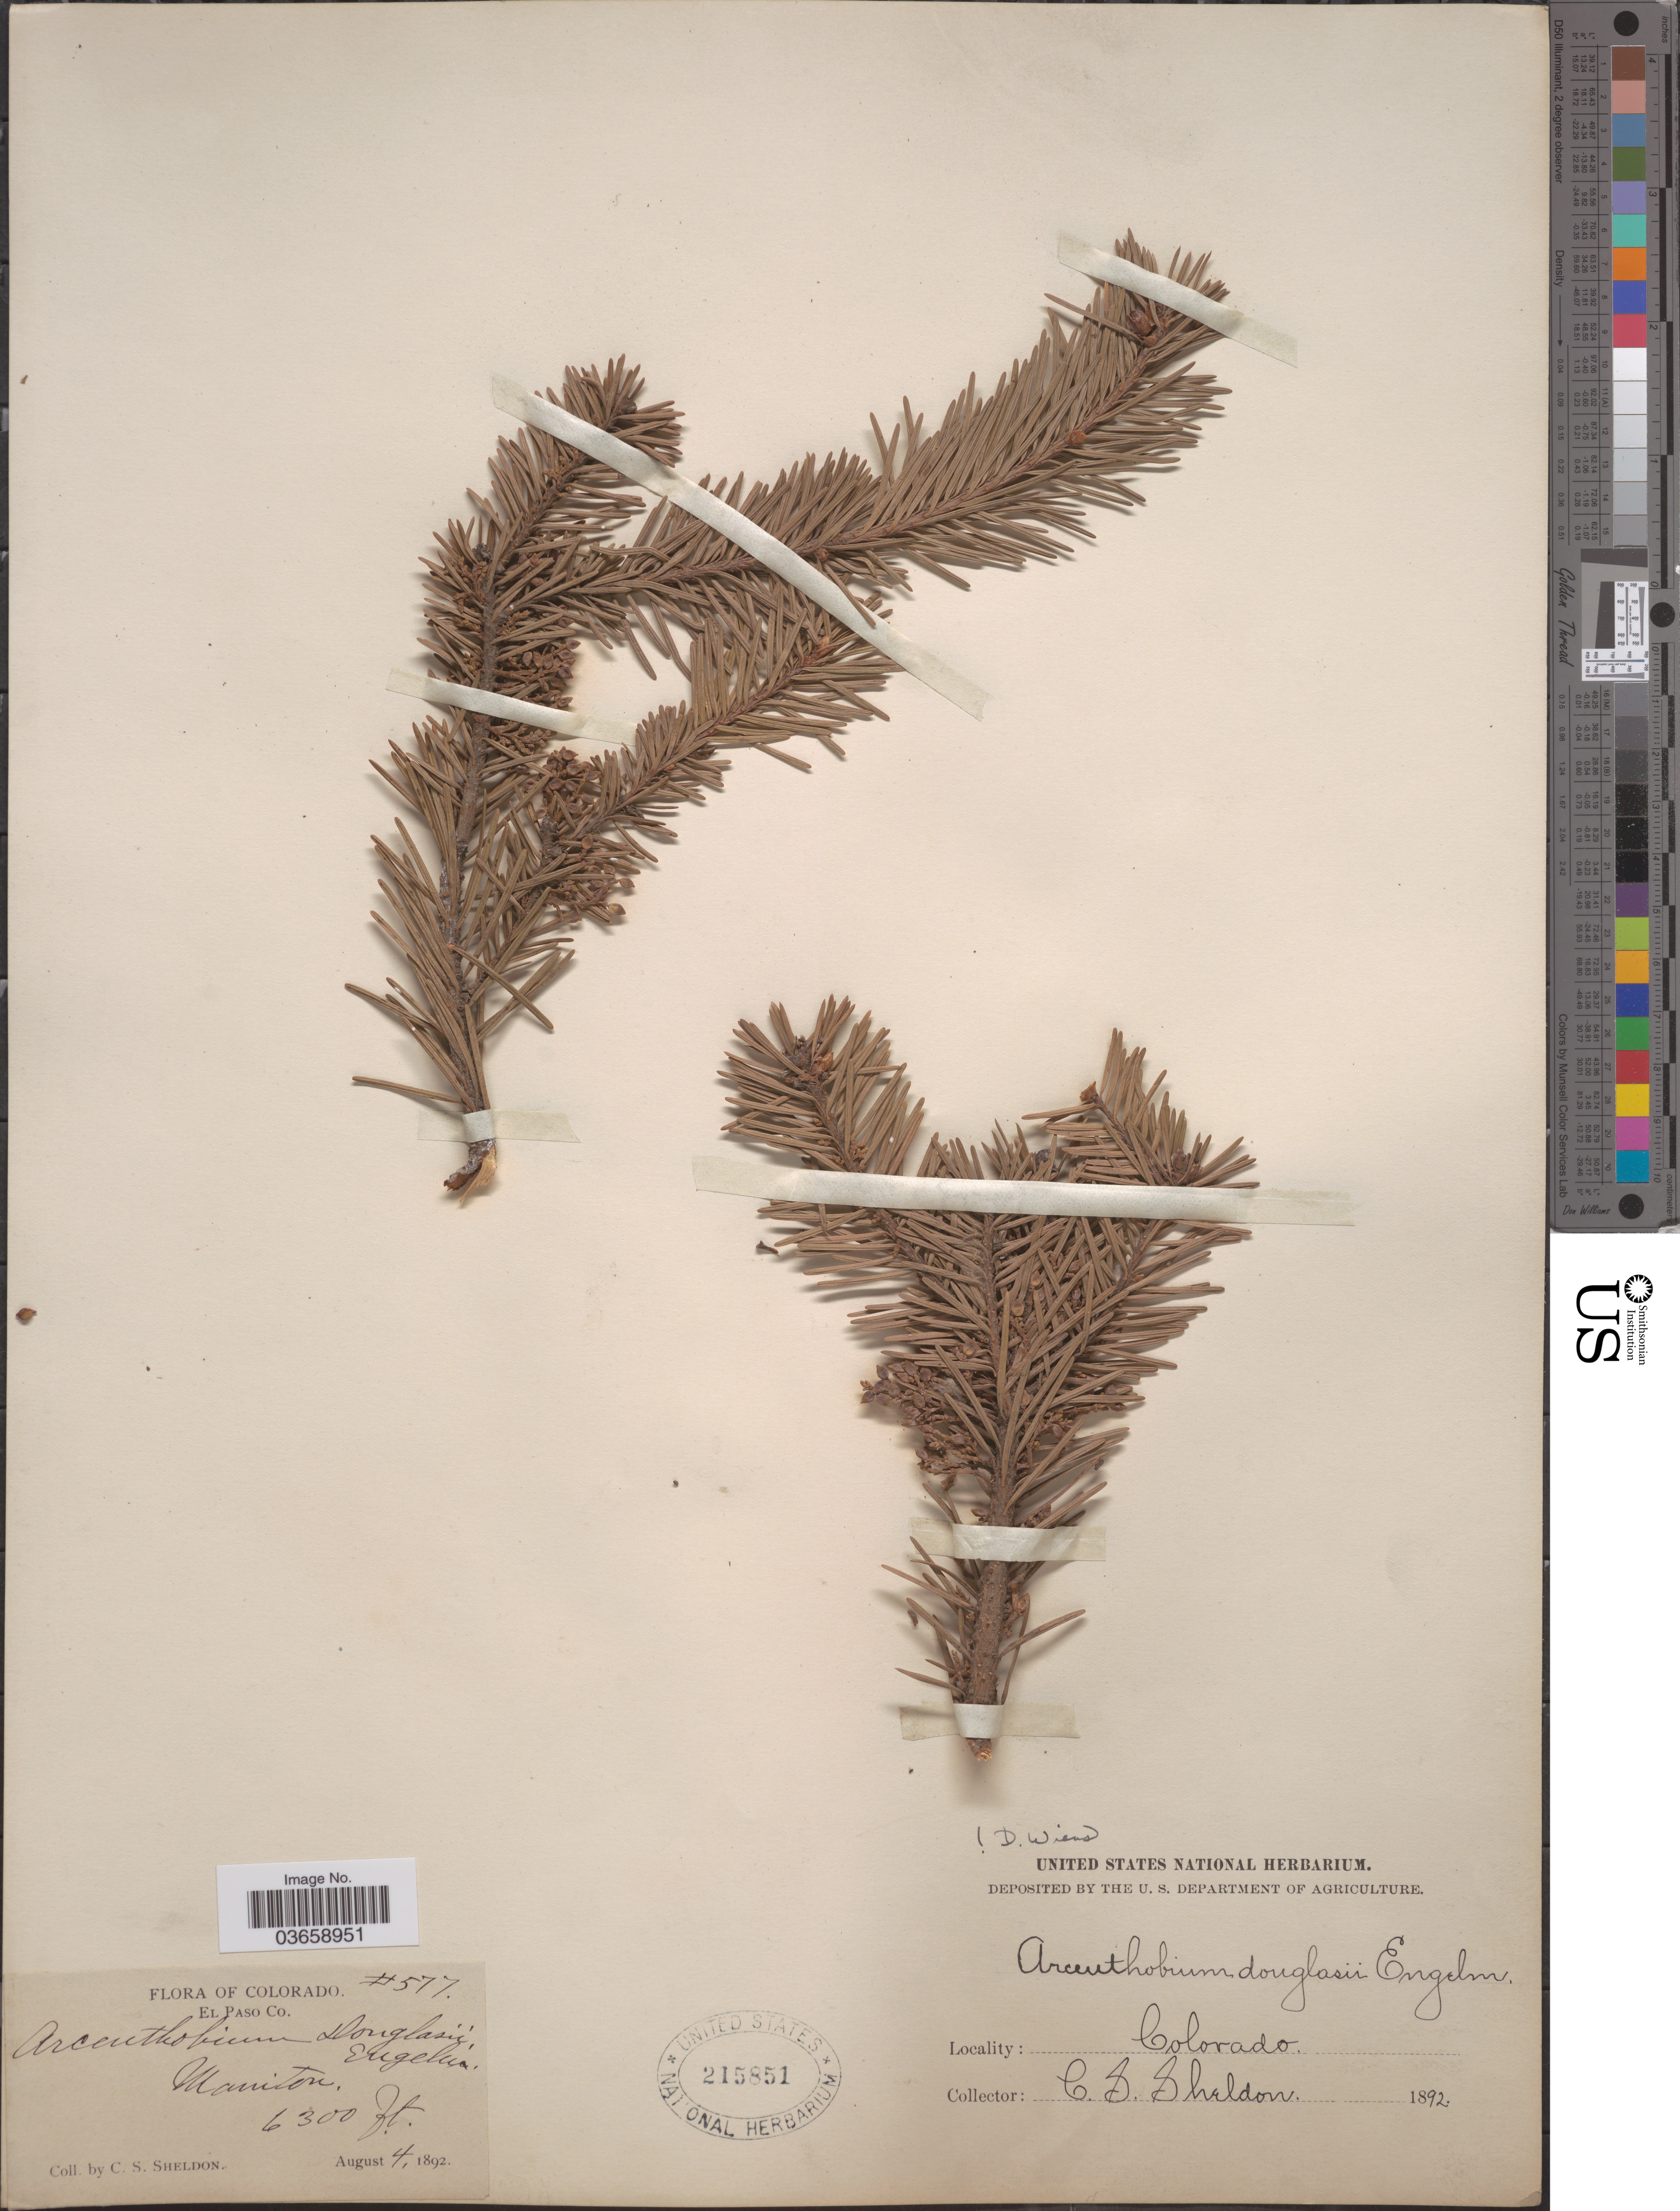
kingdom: Plantae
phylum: Tracheophyta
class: Magnoliopsida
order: Santalales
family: Viscaceae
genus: Arceuthobium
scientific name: Arceuthobium douglasii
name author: Engelm. in G.M. Wheeler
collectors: C. S. Sheldon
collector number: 577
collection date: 1892-08-04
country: United States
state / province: Colorado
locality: El Paso Co. Manitou.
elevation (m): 1920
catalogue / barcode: US 215851